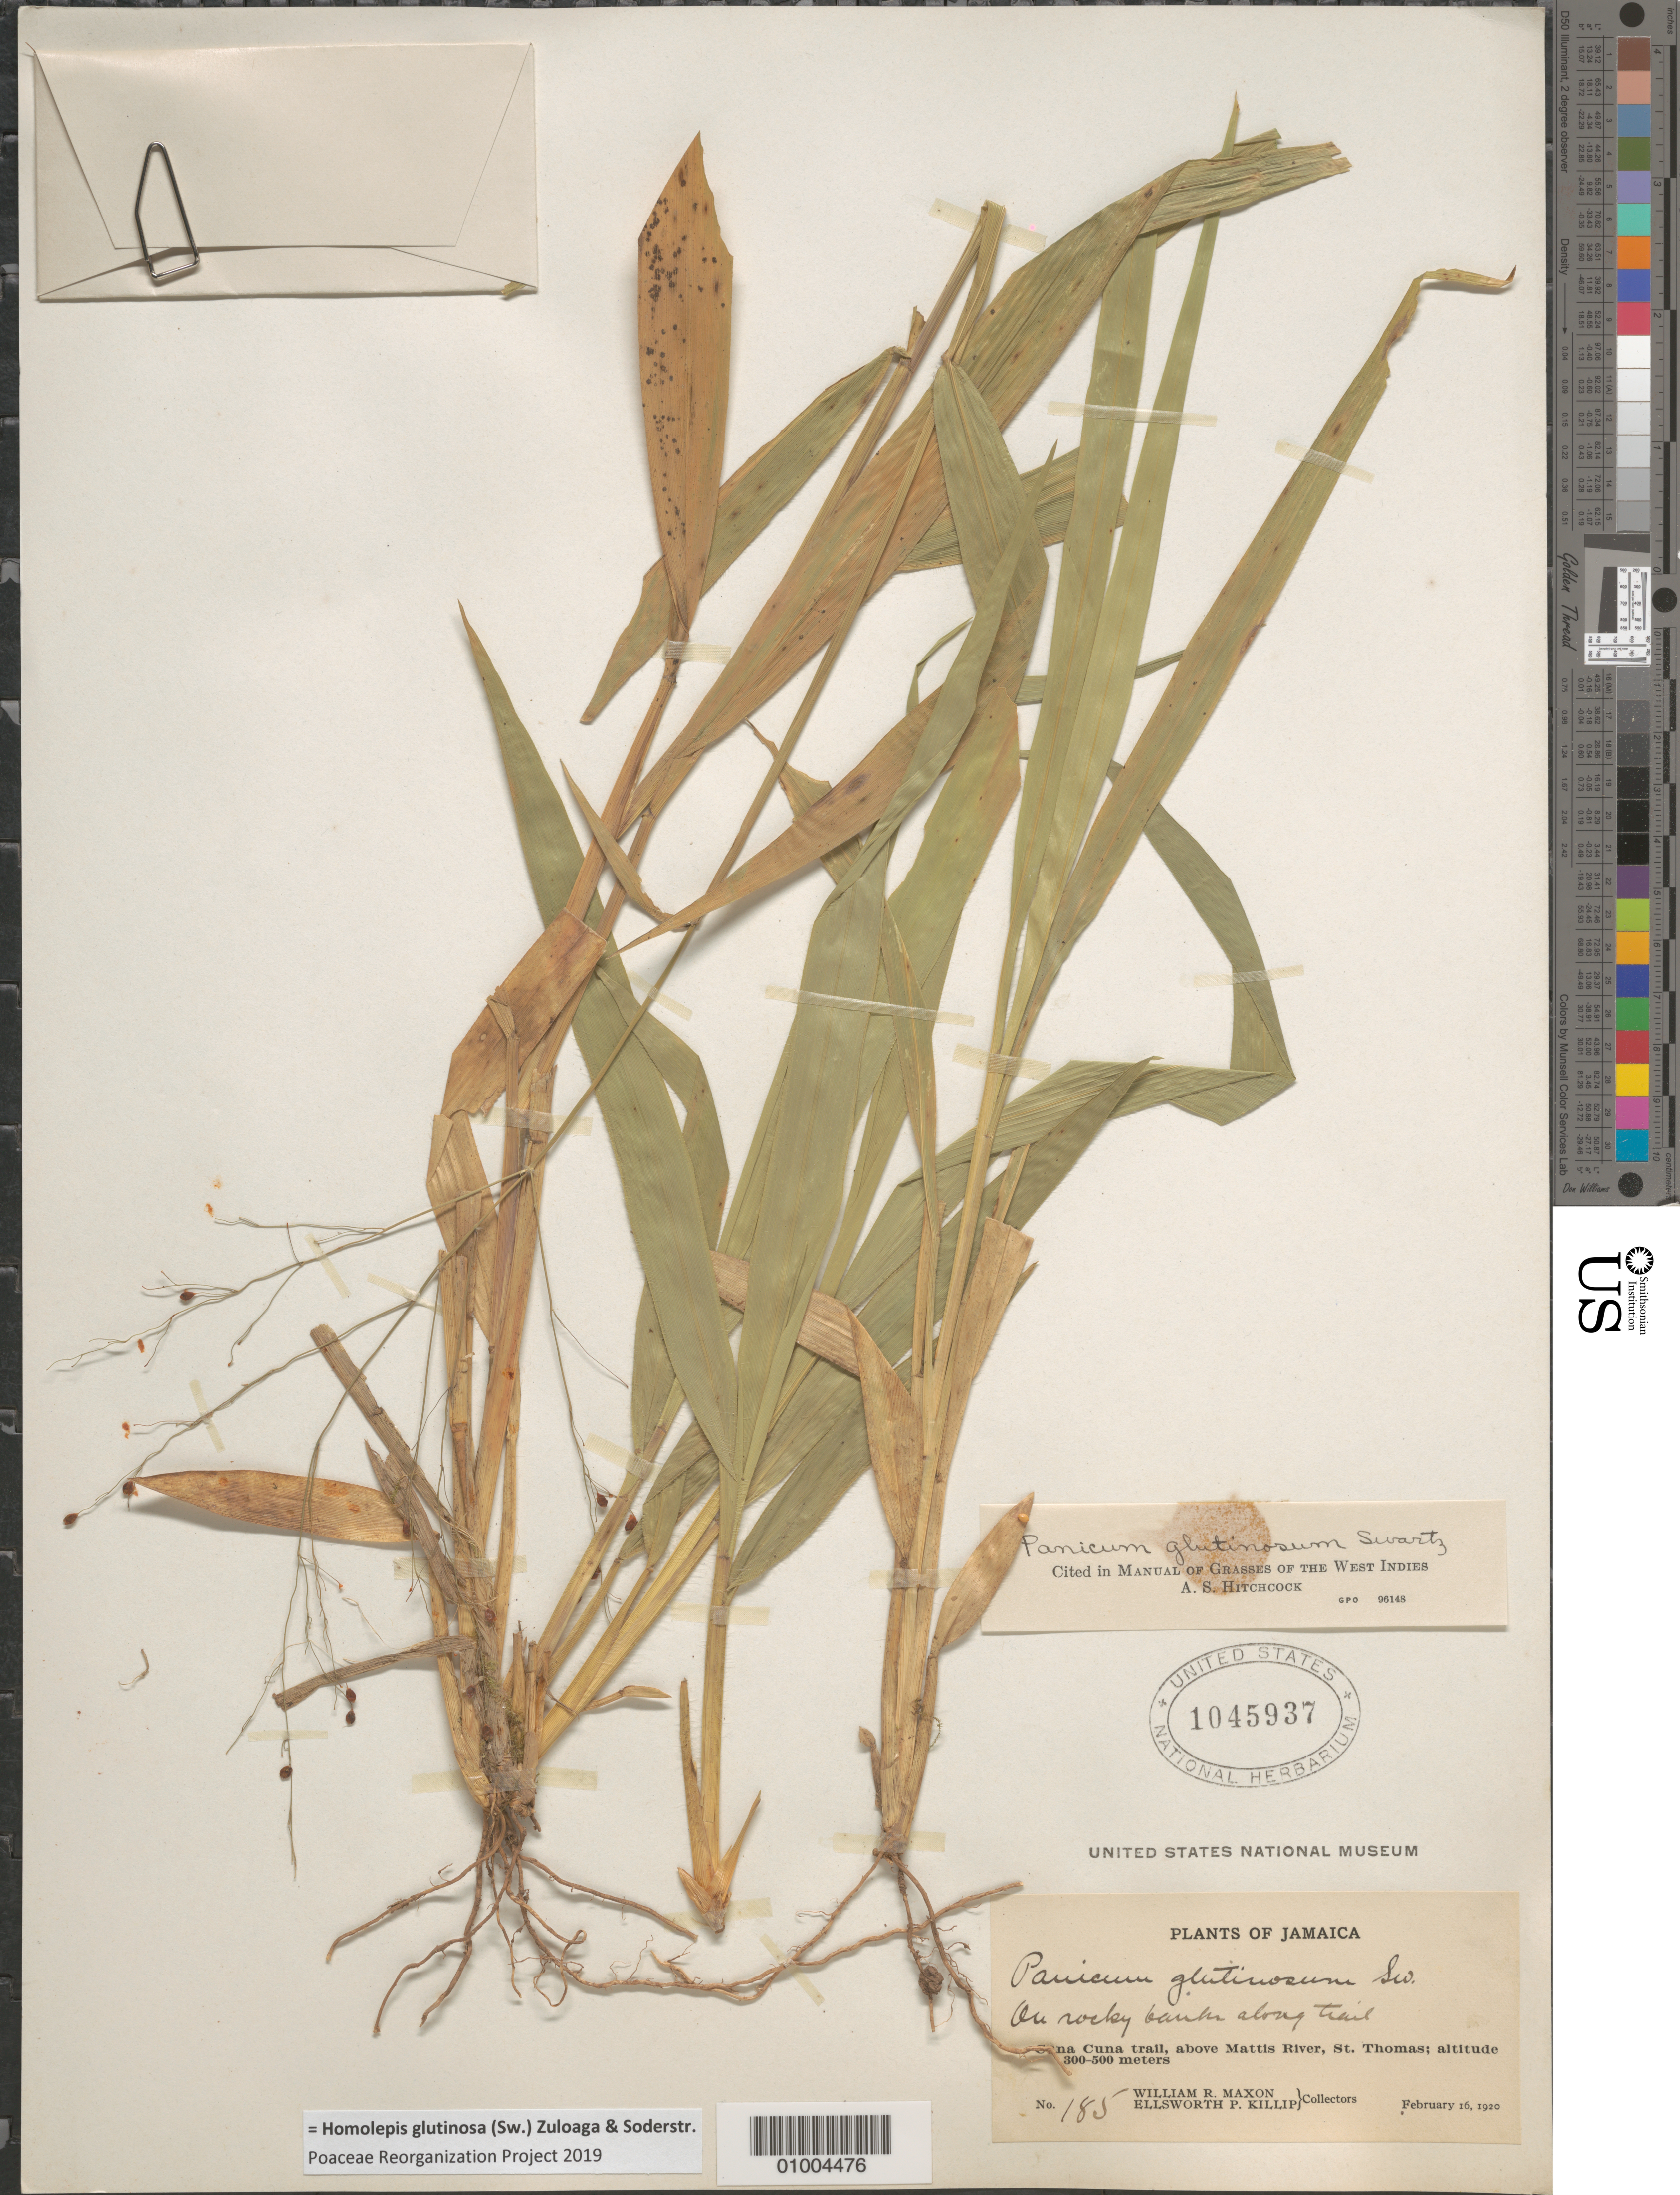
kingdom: Plantae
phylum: Tracheophyta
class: Liliopsida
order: Poales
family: Poaceae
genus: Homolepis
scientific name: Homolepis glutinosa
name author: (Sw.) Zuloaga & Soderstr.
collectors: W. R. Maxon & E. P. Killip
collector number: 185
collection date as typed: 16 Feb 1920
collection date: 1920-02-16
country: Jamaica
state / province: Saint Thomas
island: Jamaica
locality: Cuna Cuna trail, above Mattis River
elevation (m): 300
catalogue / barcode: US 1045937